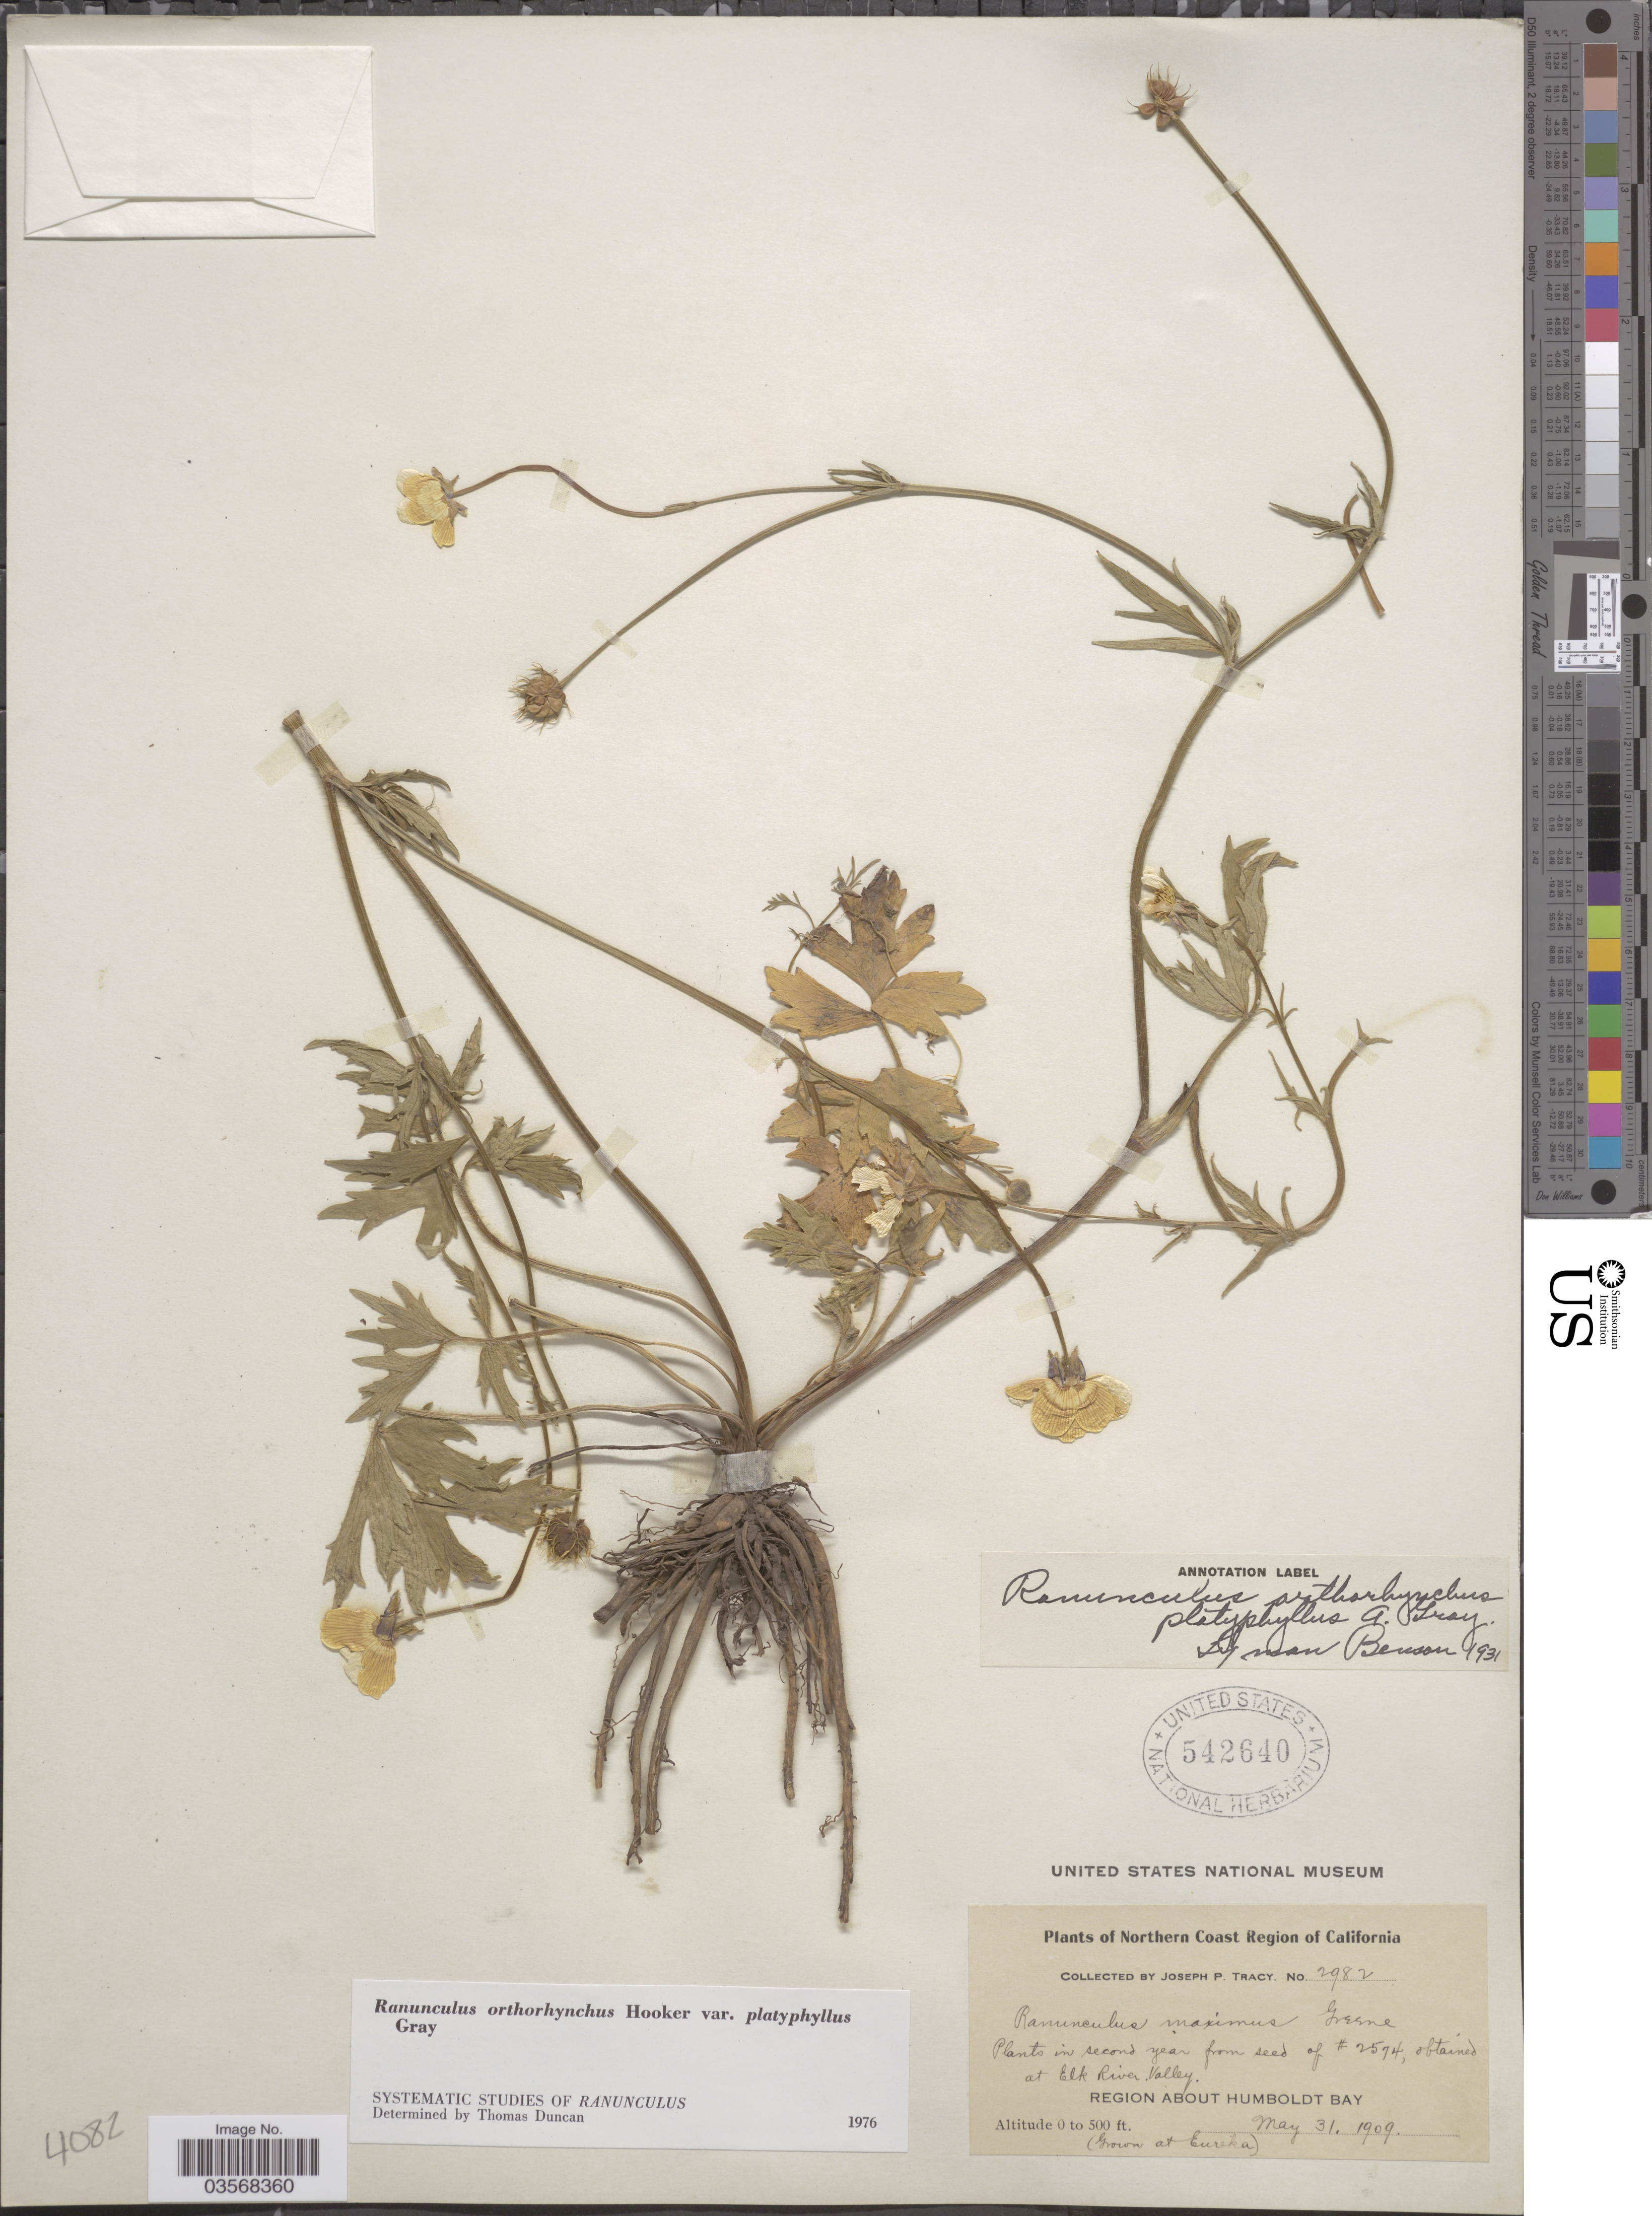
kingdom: Plantae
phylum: Tracheophyta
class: Magnoliopsida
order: Ranunculales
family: Ranunculaceae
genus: Ranunculus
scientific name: Ranunculus orthorhynchus var. platyphyllus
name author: A. Gray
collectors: J. Tracy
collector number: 2982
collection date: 1909-05-31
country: United States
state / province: California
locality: Northern Coast Region of California. Region about Humboldt Bay. Elk River Valley.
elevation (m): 0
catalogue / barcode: US 542640